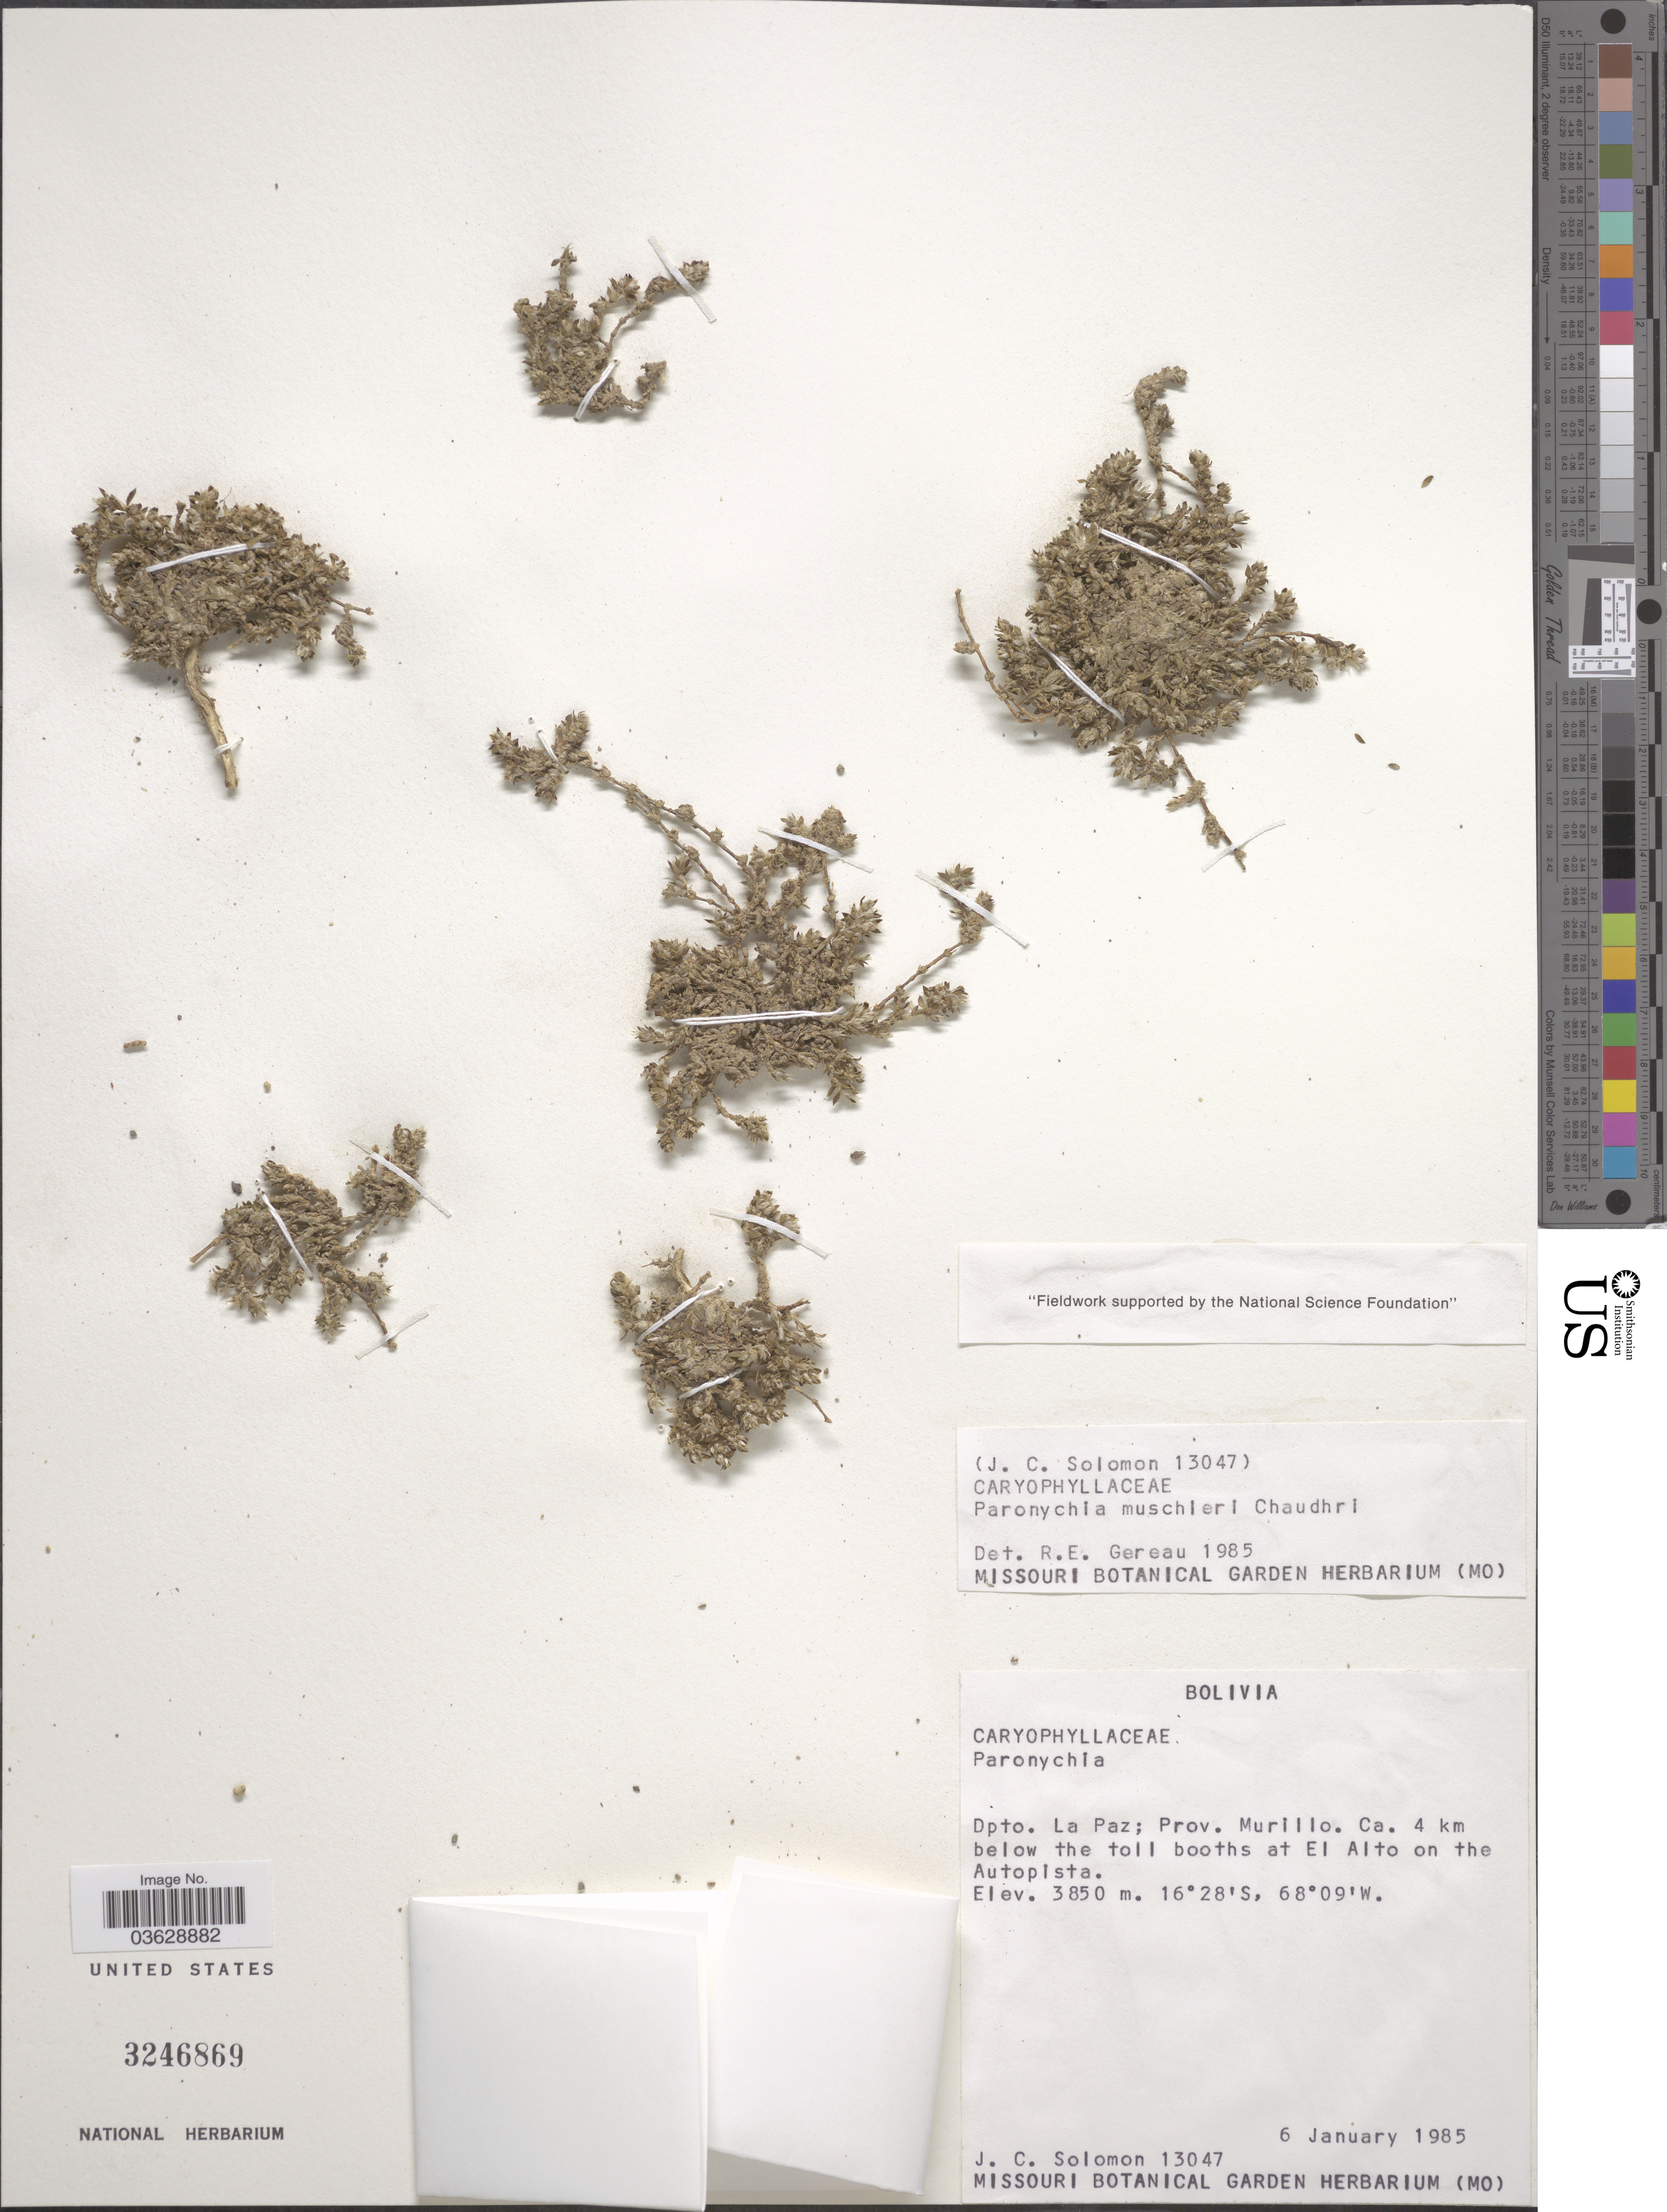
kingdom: Plantae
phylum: Tracheophyta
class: Magnoliopsida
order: Caryophyllales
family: Caryophyllaceae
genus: Paronychia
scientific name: Paronychia muschleri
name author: Chaudhri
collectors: J. C. Solomon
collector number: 13047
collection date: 1985-01-06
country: Bolivia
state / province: La Paz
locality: Dpto. La Paz; Prov. Murillo. Ca. 4 km below the toll bboths at El Alto on the Autopista.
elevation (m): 3850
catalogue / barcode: US 3246869